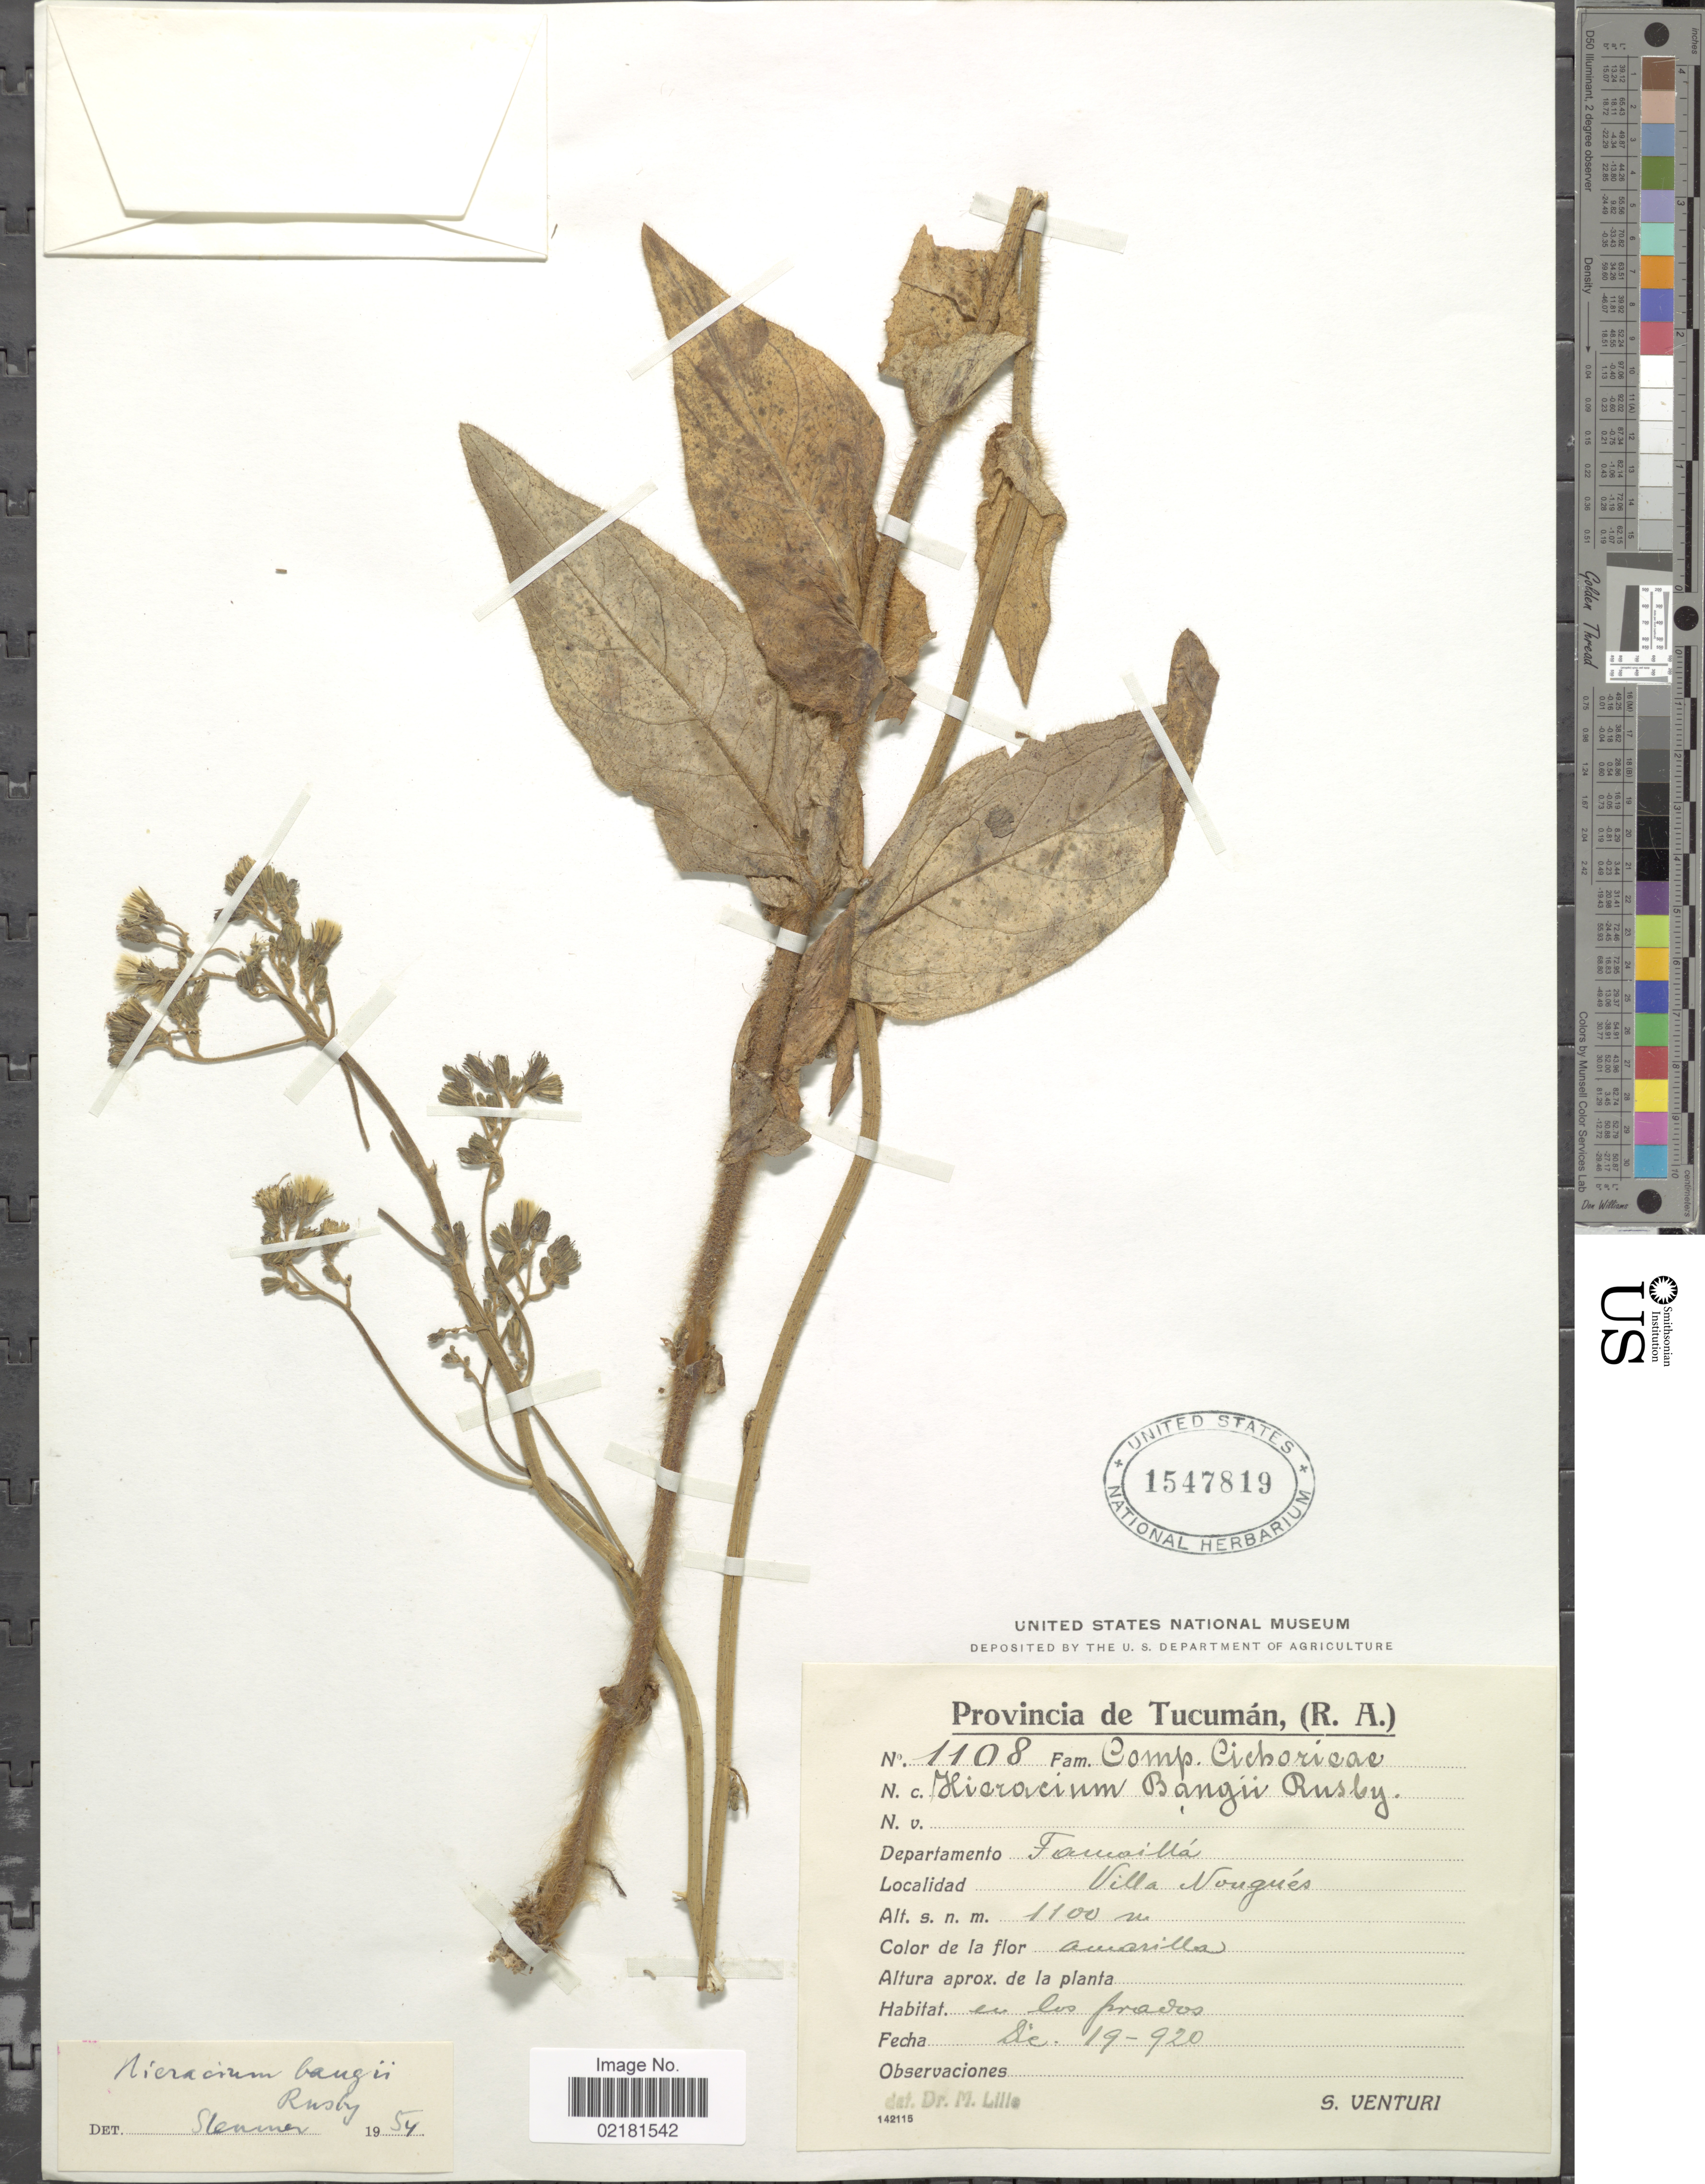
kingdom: Plantae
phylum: Tracheophyta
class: Magnoliopsida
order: Asterales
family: Asteraceae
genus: Hieracium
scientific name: Hieracium leptocephalum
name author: Benth.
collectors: S. Venturi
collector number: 1108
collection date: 1920-12-19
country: Argentina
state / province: Tucumán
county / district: Famailla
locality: Villa Nougues.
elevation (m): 1100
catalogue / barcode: US 1547819